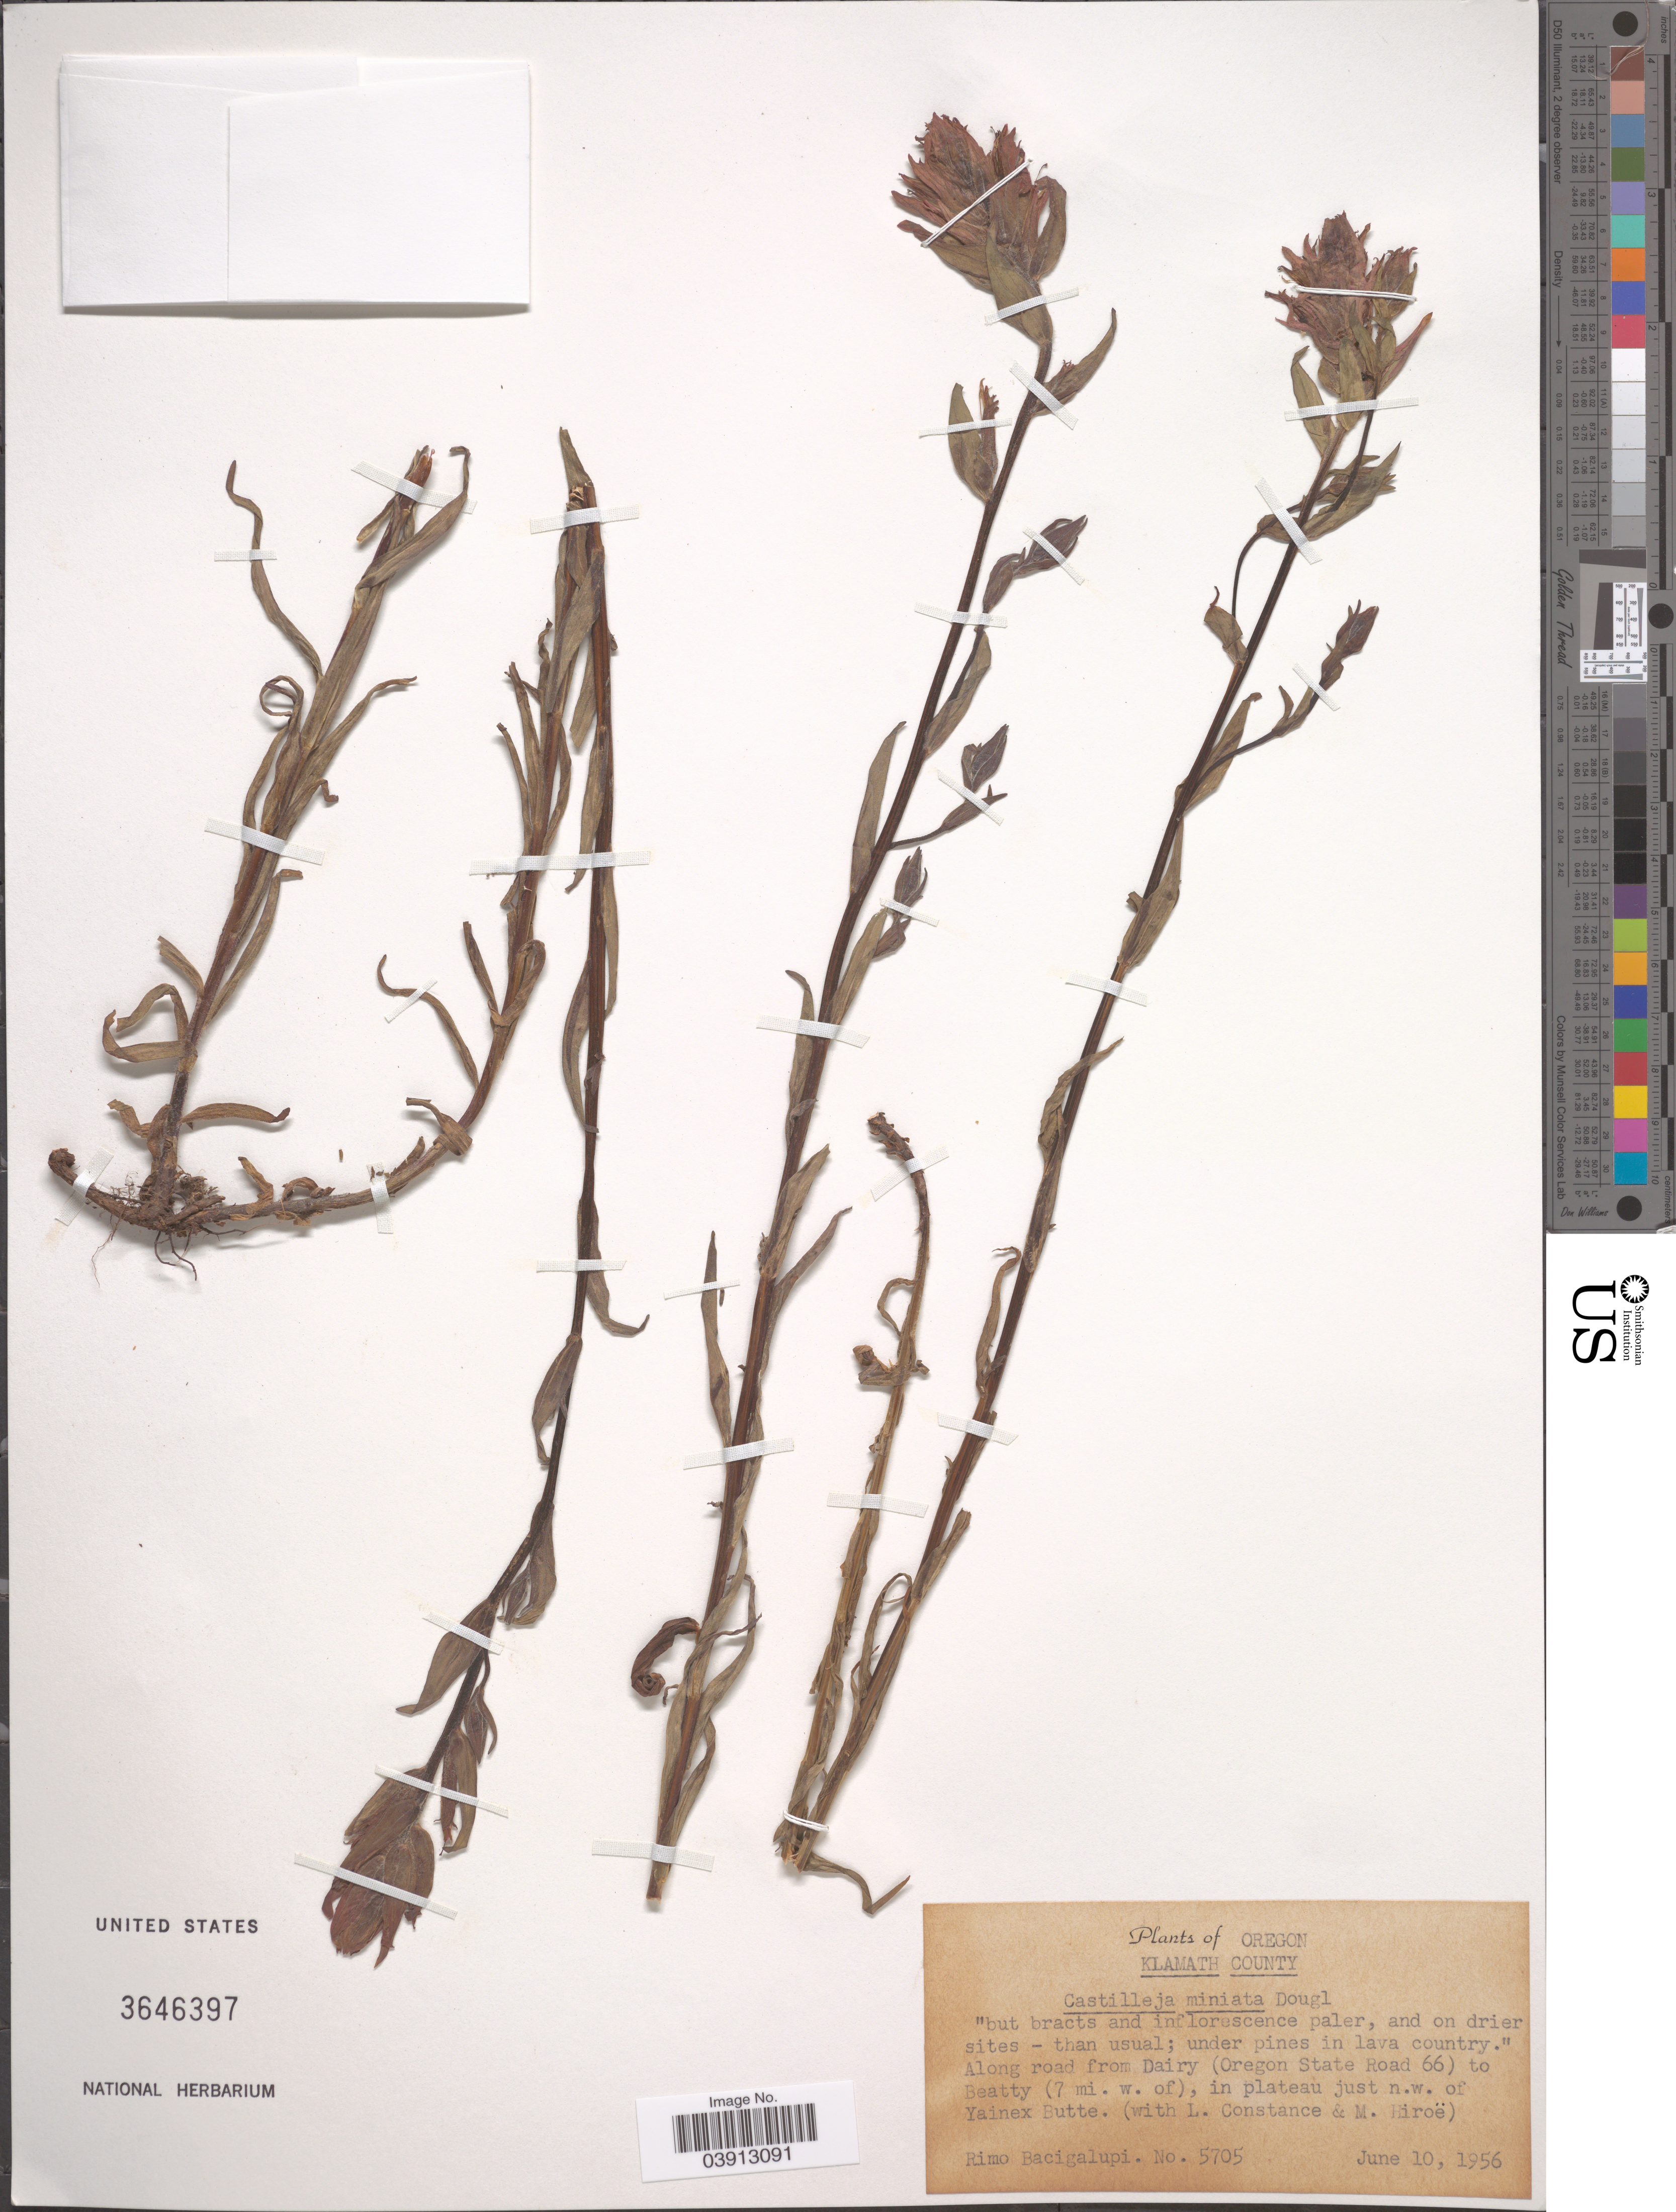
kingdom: Plantae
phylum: Tracheophyta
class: Magnoliopsida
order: Lamiales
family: Orobanchaceae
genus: Castilleja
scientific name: Castilleja miniata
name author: Douglas ex Hook.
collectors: R. Bacigalupi, L. Constance & M. Hiroe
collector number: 5705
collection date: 1956-06-10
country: United States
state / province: Oregon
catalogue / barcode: US 3646397